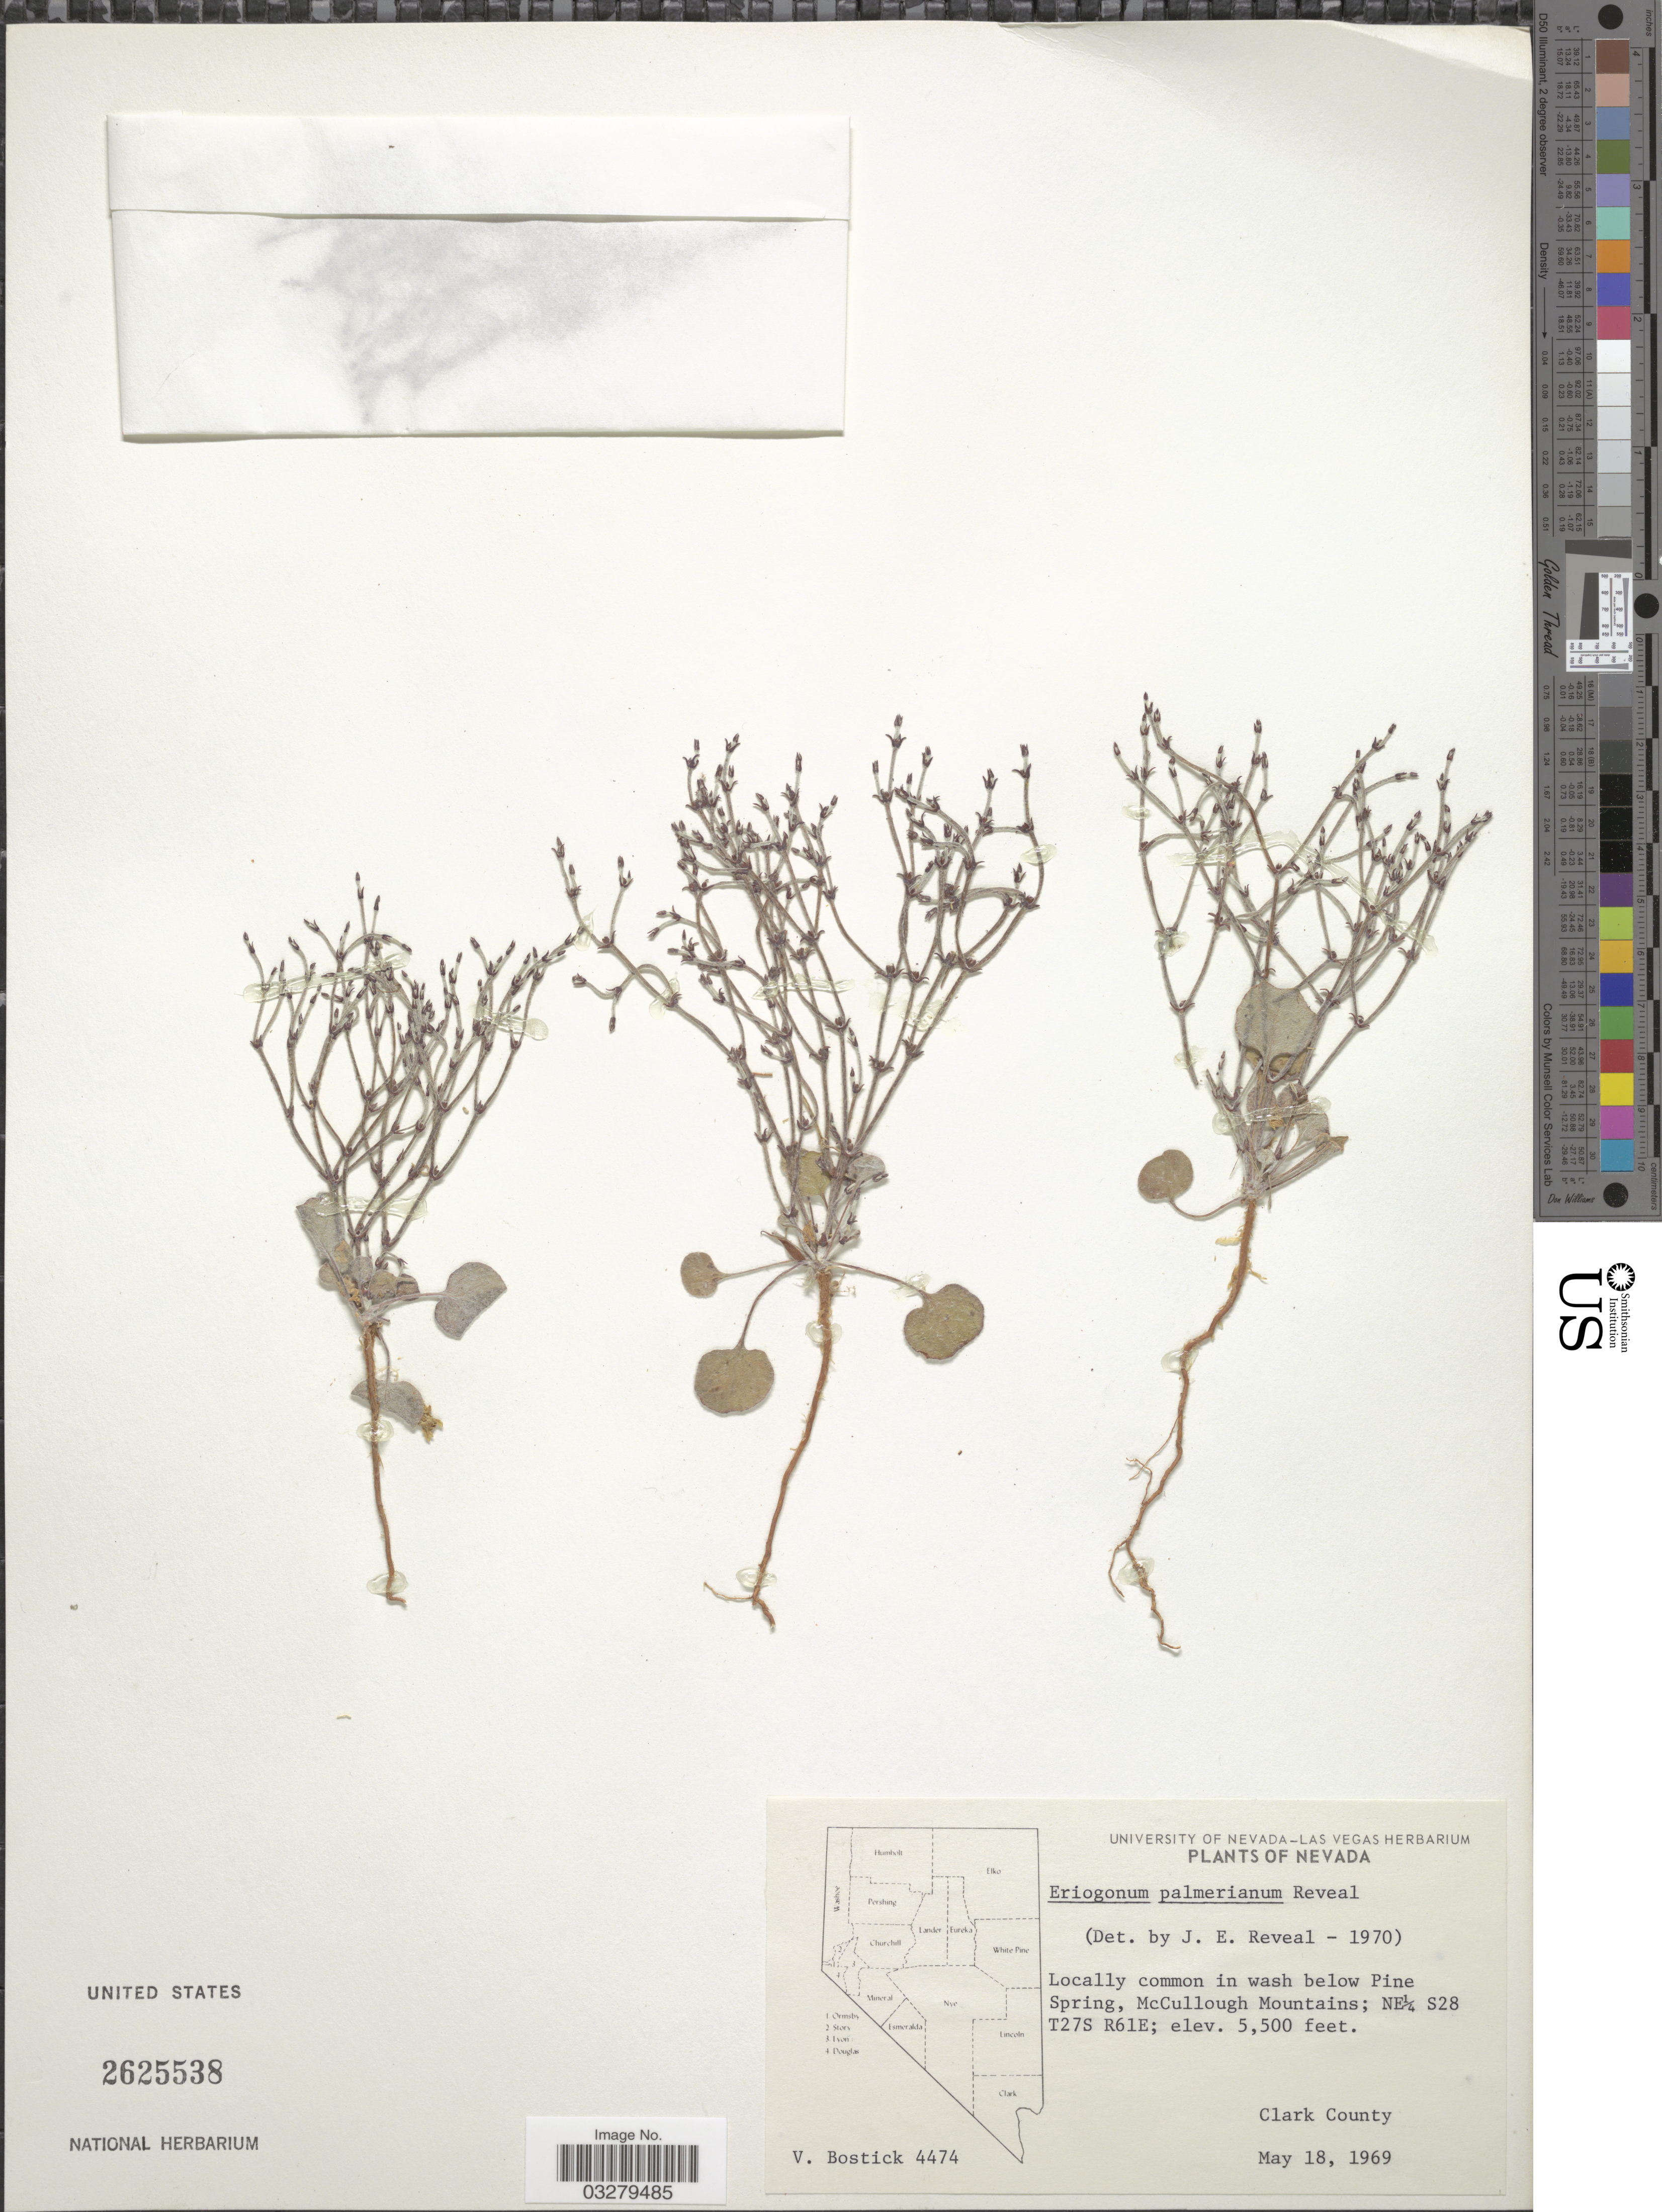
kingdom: Plantae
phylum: Tracheophyta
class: Magnoliopsida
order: Caryophyllales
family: Polygonaceae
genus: Eriogonum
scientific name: Eriogonum palmerianum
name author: Reveal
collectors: V. Bostick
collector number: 4474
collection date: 1969-05-18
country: United States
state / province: Nevada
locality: Locally common in wash below Pine Spring, McCullough Mountains; NE¼ S28 T27S R61E, Clark County.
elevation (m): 1676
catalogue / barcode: US 2625538